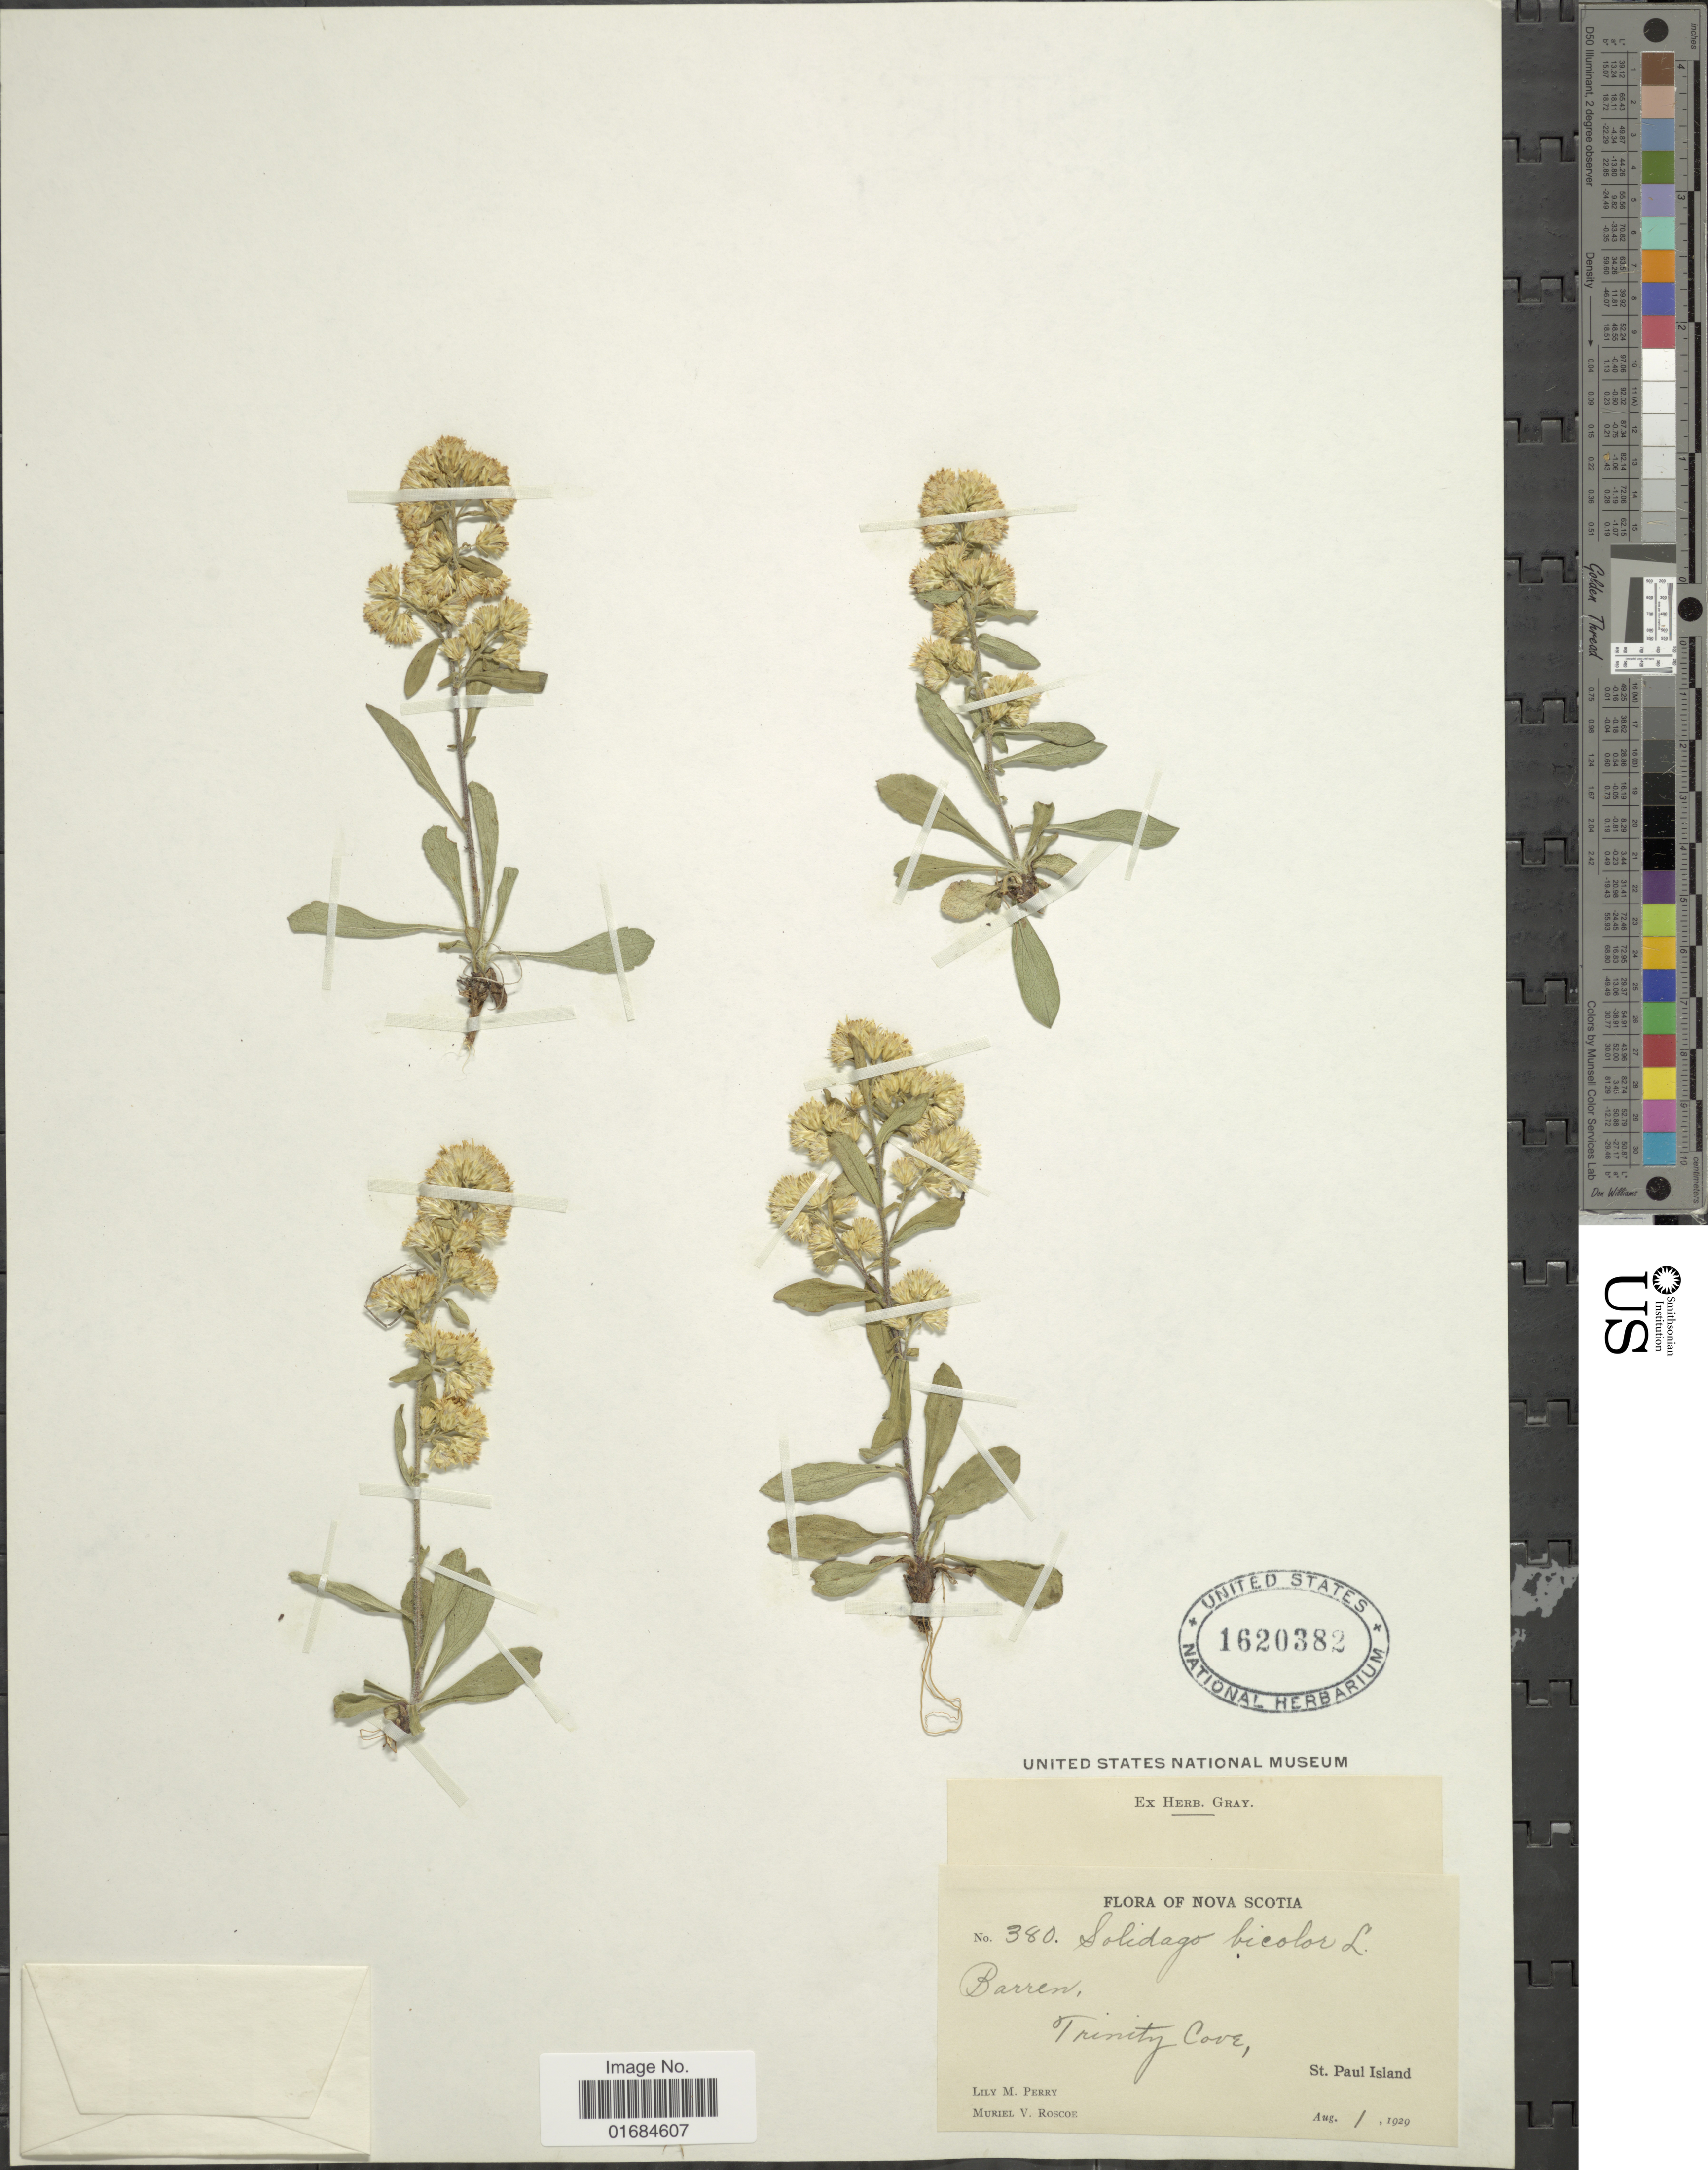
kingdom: Plantae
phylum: Tracheophyta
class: Magnoliopsida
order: Asterales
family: Asteraceae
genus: Solidago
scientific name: Solidago bicolor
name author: L.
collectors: L. M. Perry & M. Roscoe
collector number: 380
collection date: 1929-08-01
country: Canada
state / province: Nova Scotia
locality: Trinity Cove,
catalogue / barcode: US 1620382